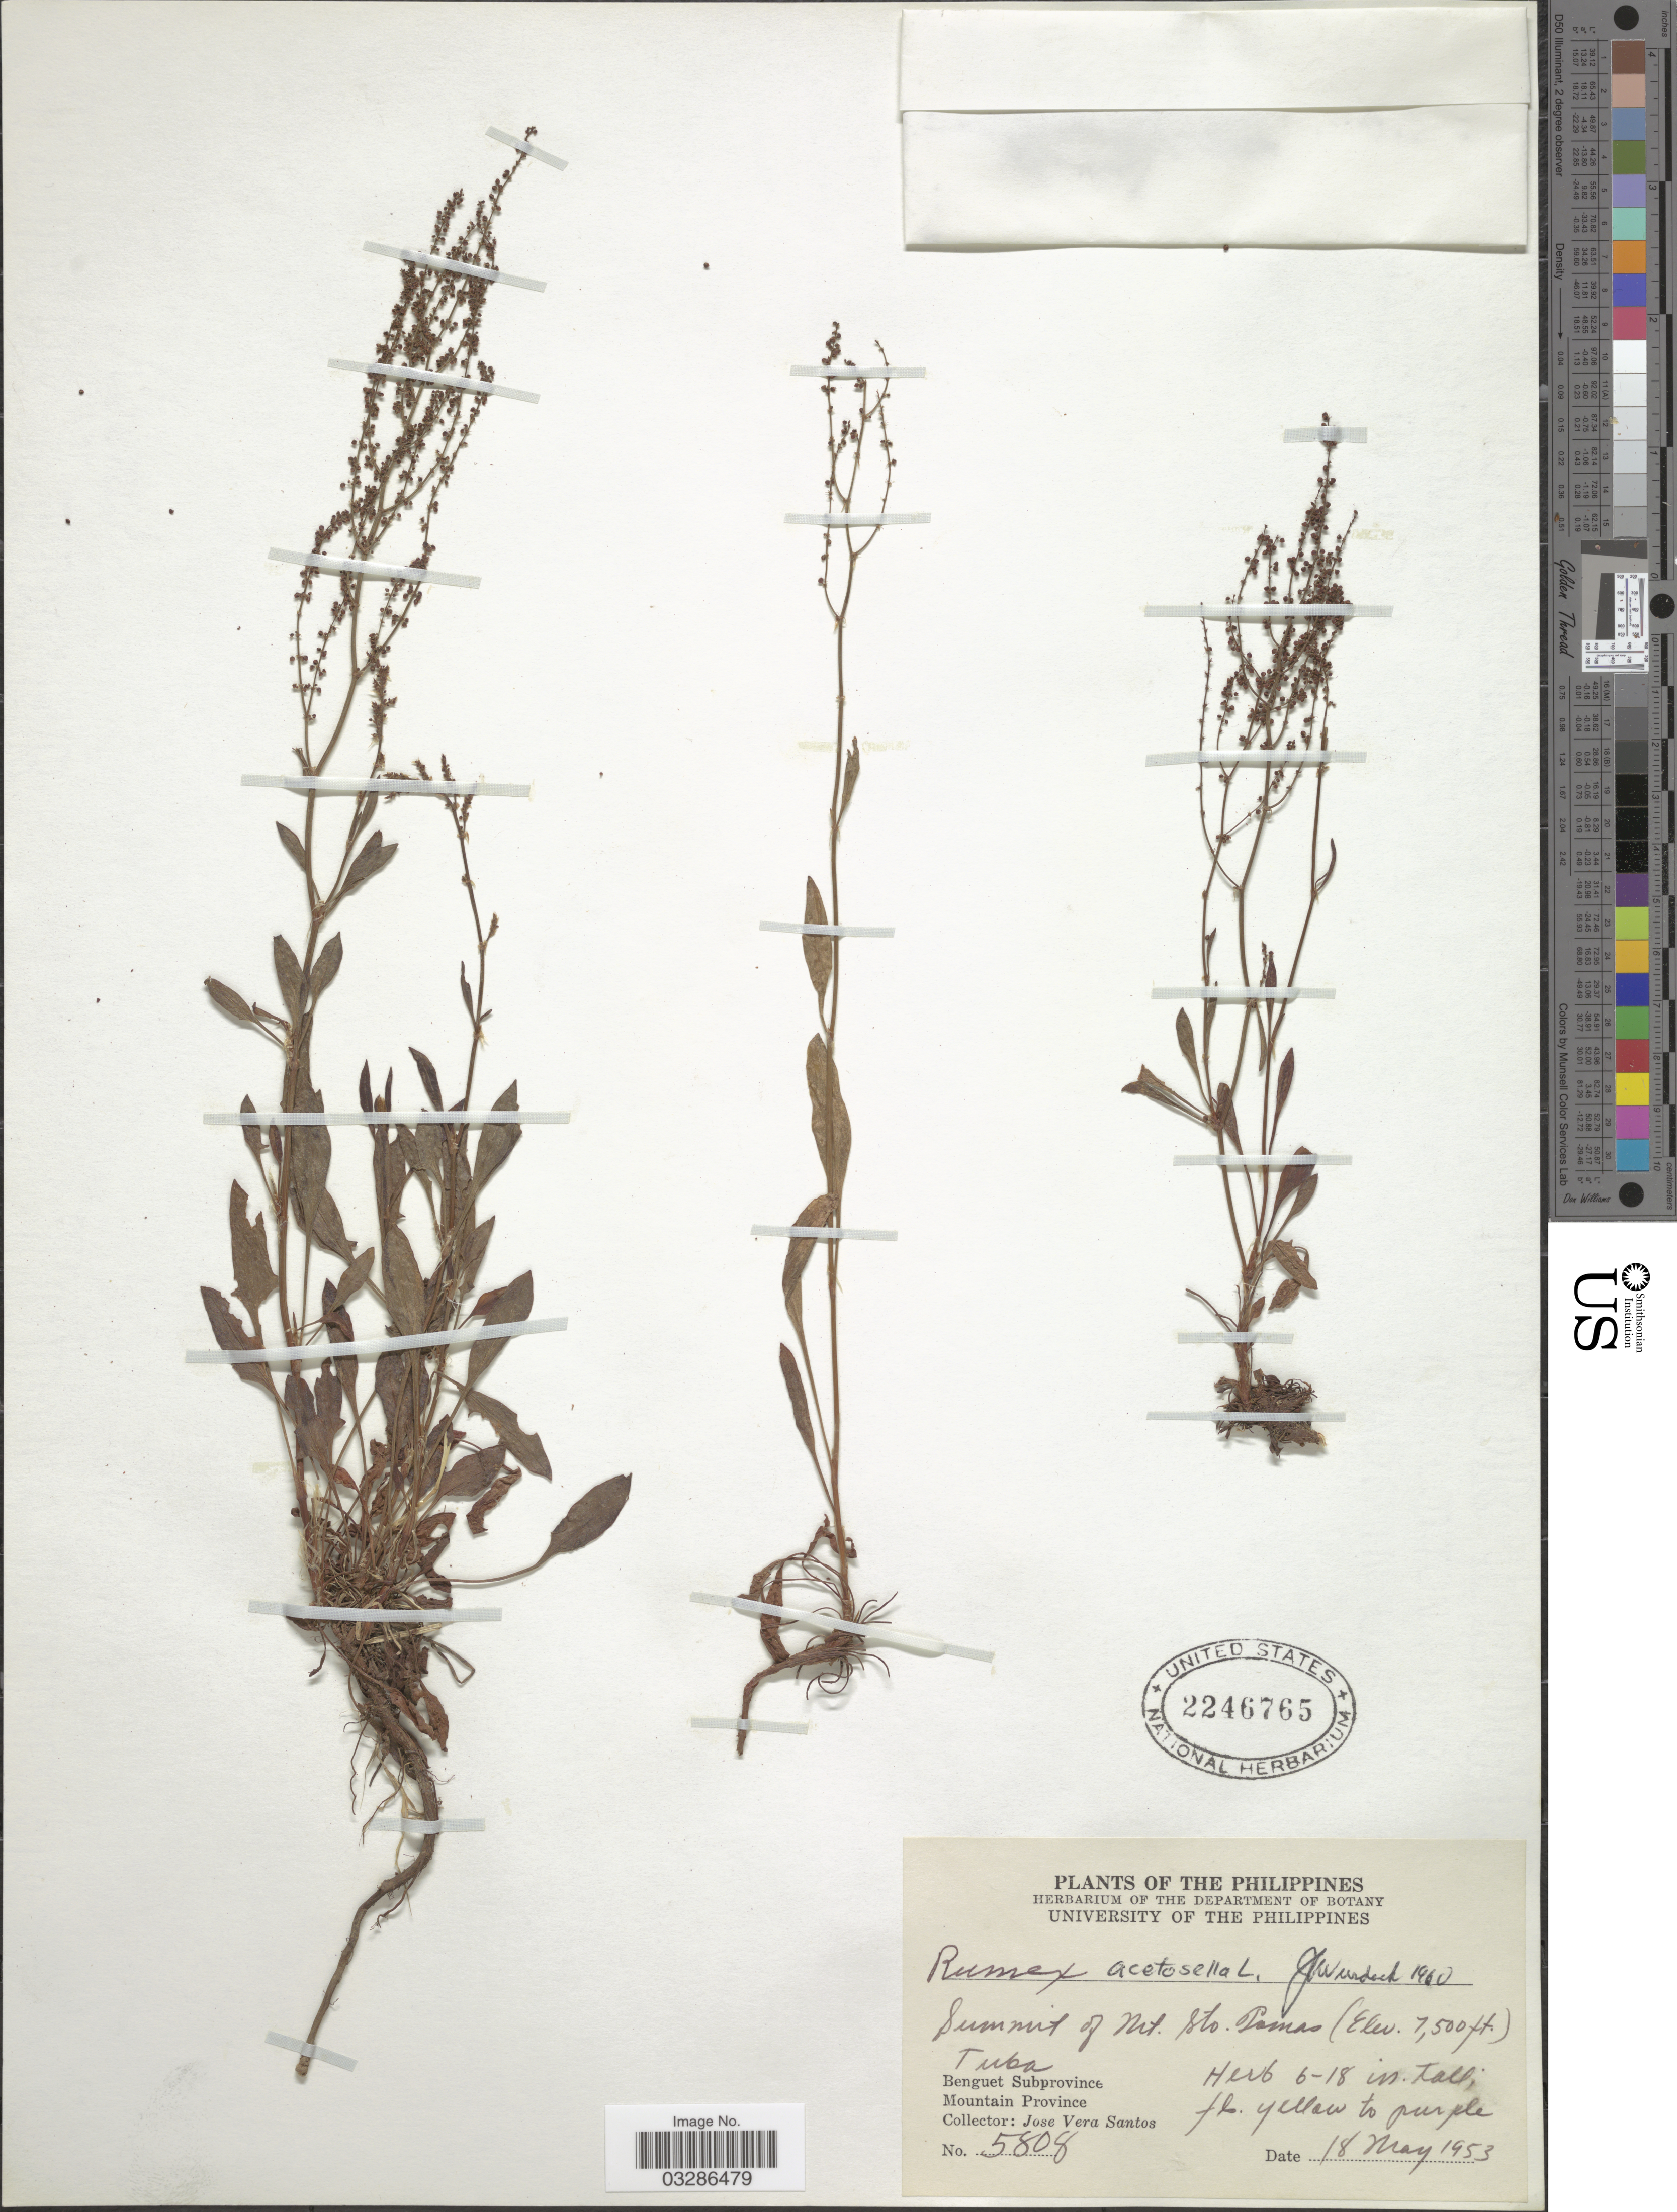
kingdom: Plantae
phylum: Tracheophyta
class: Magnoliopsida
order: Caryophyllales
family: Polygonaceae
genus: Rumex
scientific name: Rumex acetosella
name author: L.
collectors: J. Vera Santos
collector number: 5808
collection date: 1953-05-18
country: Philippines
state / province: Cordillera (Administrative Region)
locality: Summit of Mt. Sto. Thomas, Tuba , Benguet Subprovince, Mountain Province.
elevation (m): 2286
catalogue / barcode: US 2246765